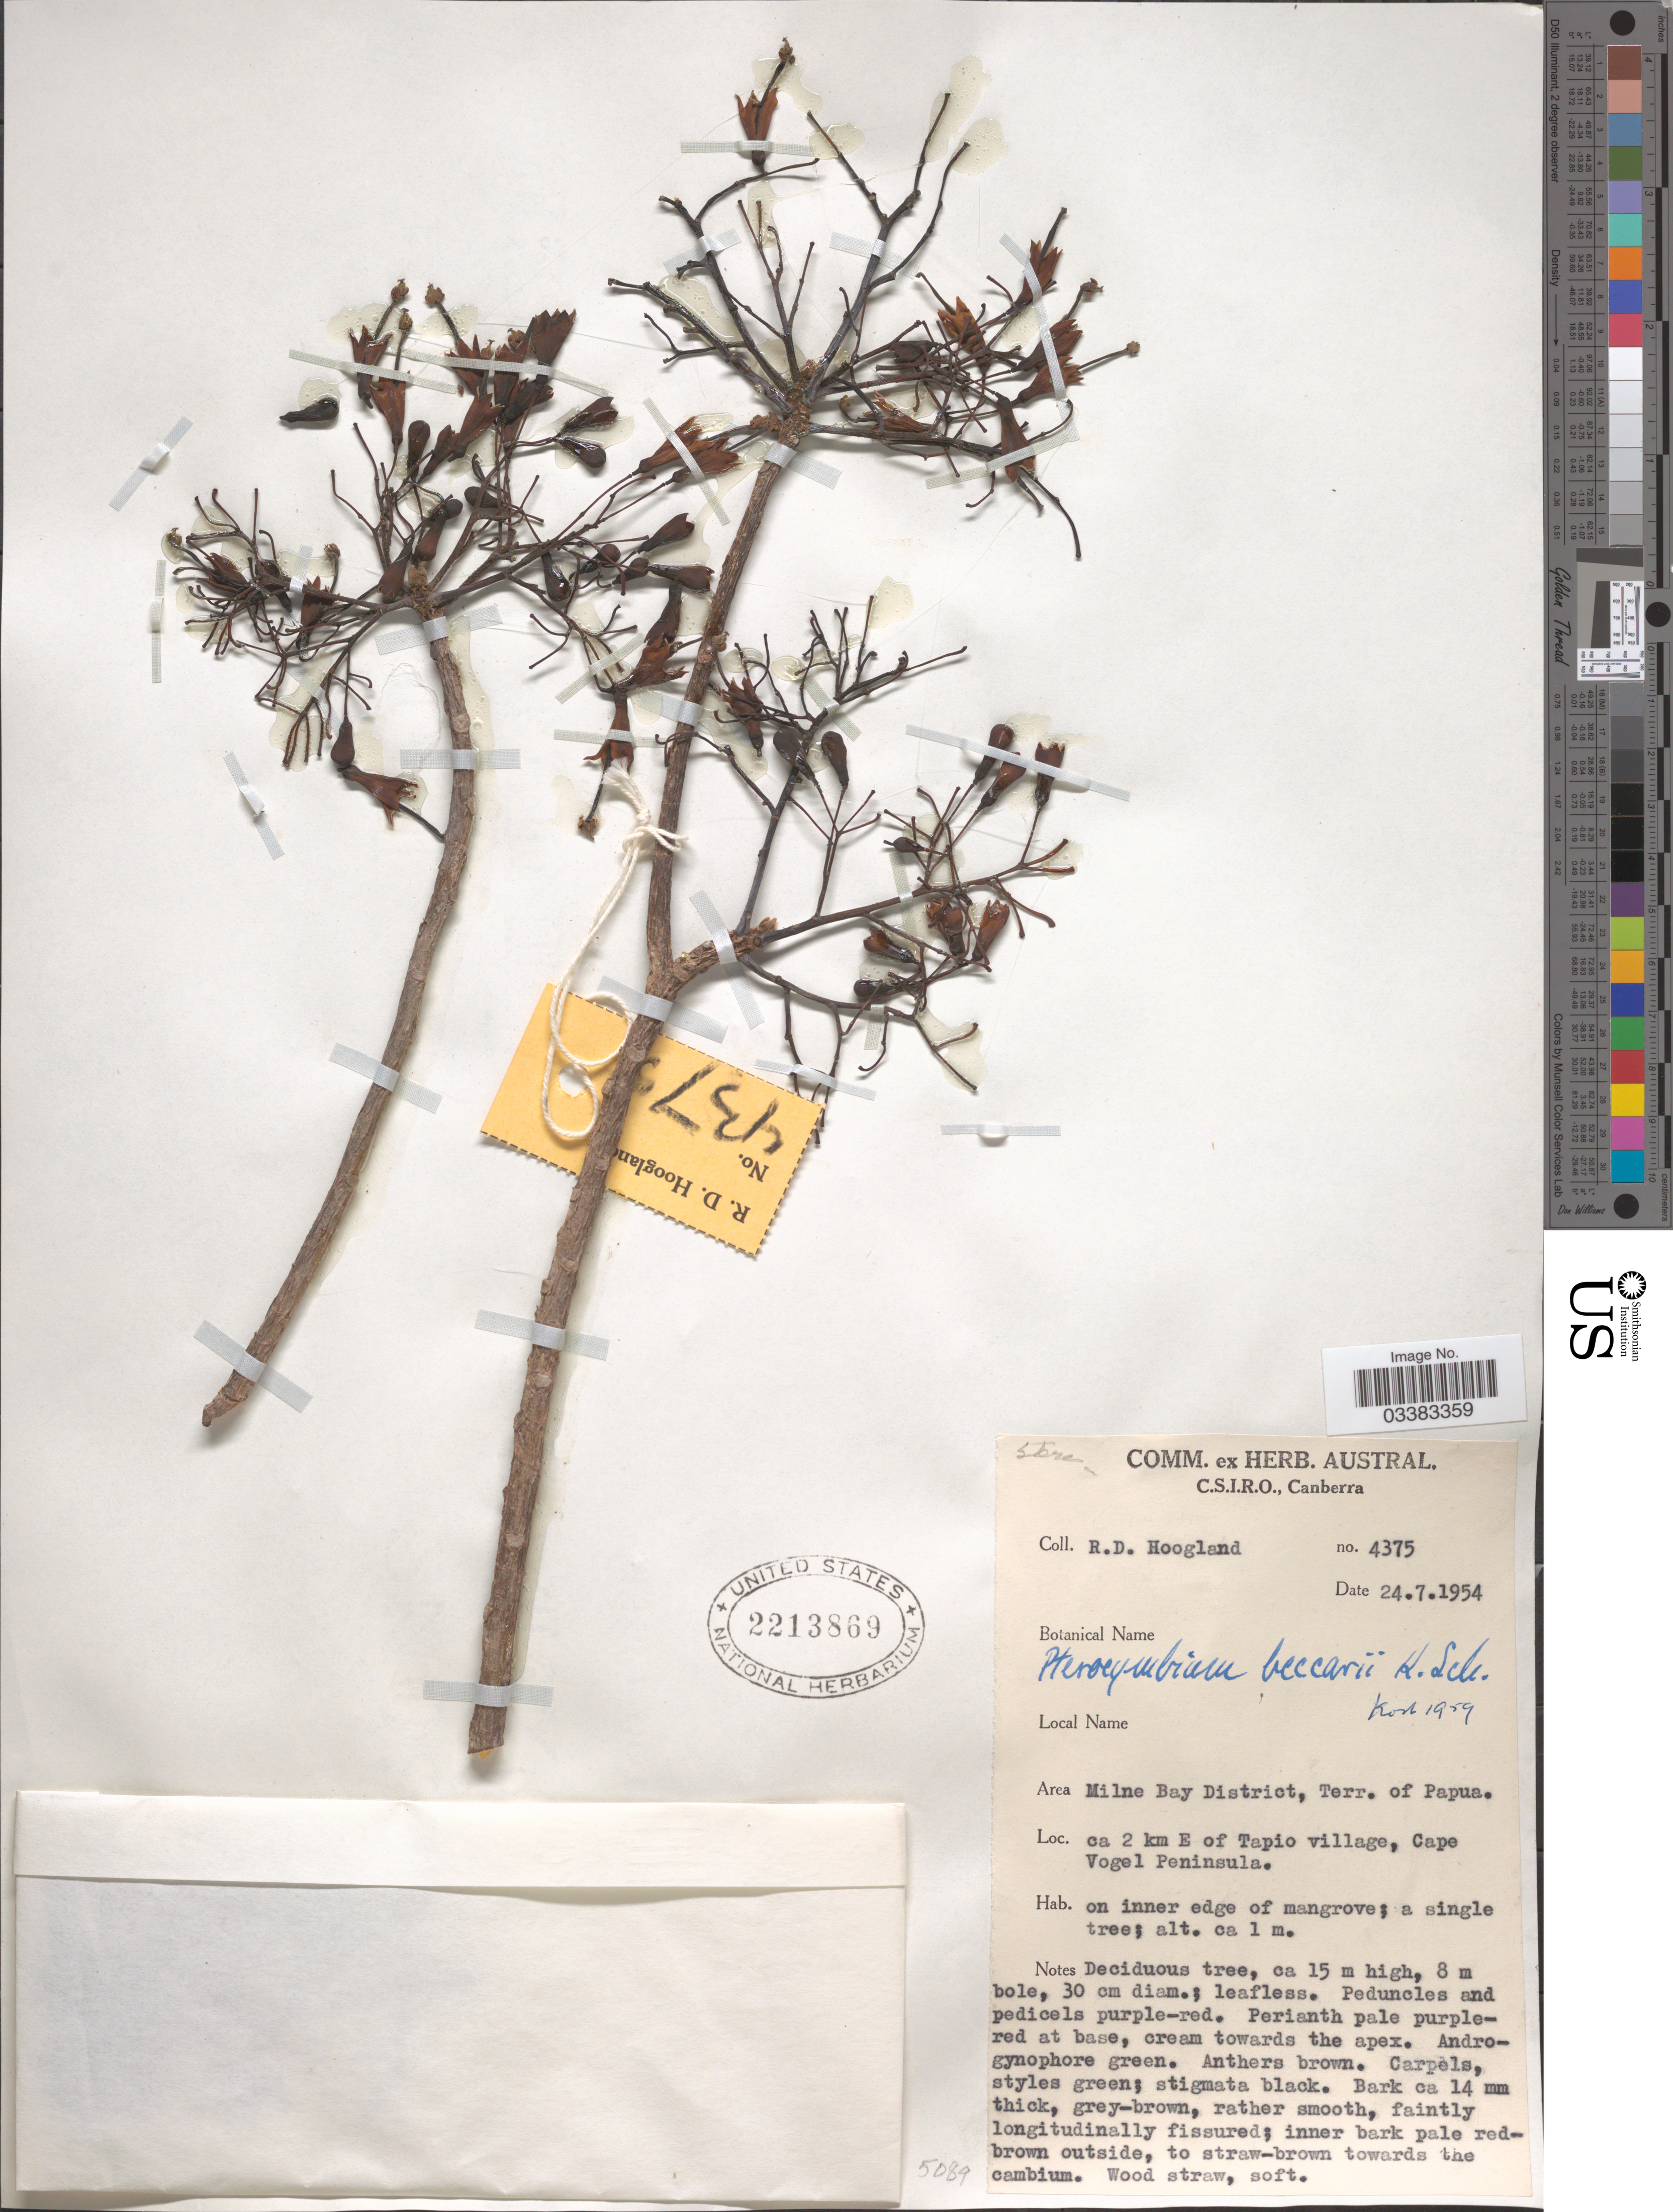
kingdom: Plantae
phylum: Tracheophyta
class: Magnoliopsida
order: Malvales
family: Malvaceae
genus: Pterocymbium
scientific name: Pterocymbium beccarii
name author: K. Schum.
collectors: R. D. Hoogland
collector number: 4375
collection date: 1954-07-24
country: Papua New Guinea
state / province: Milne Bay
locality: Area Milne Bay District, Terr. of Papua. Ca 2 km E of Tapio village, Cape Vogel Peninsula.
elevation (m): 1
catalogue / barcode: US 2213869